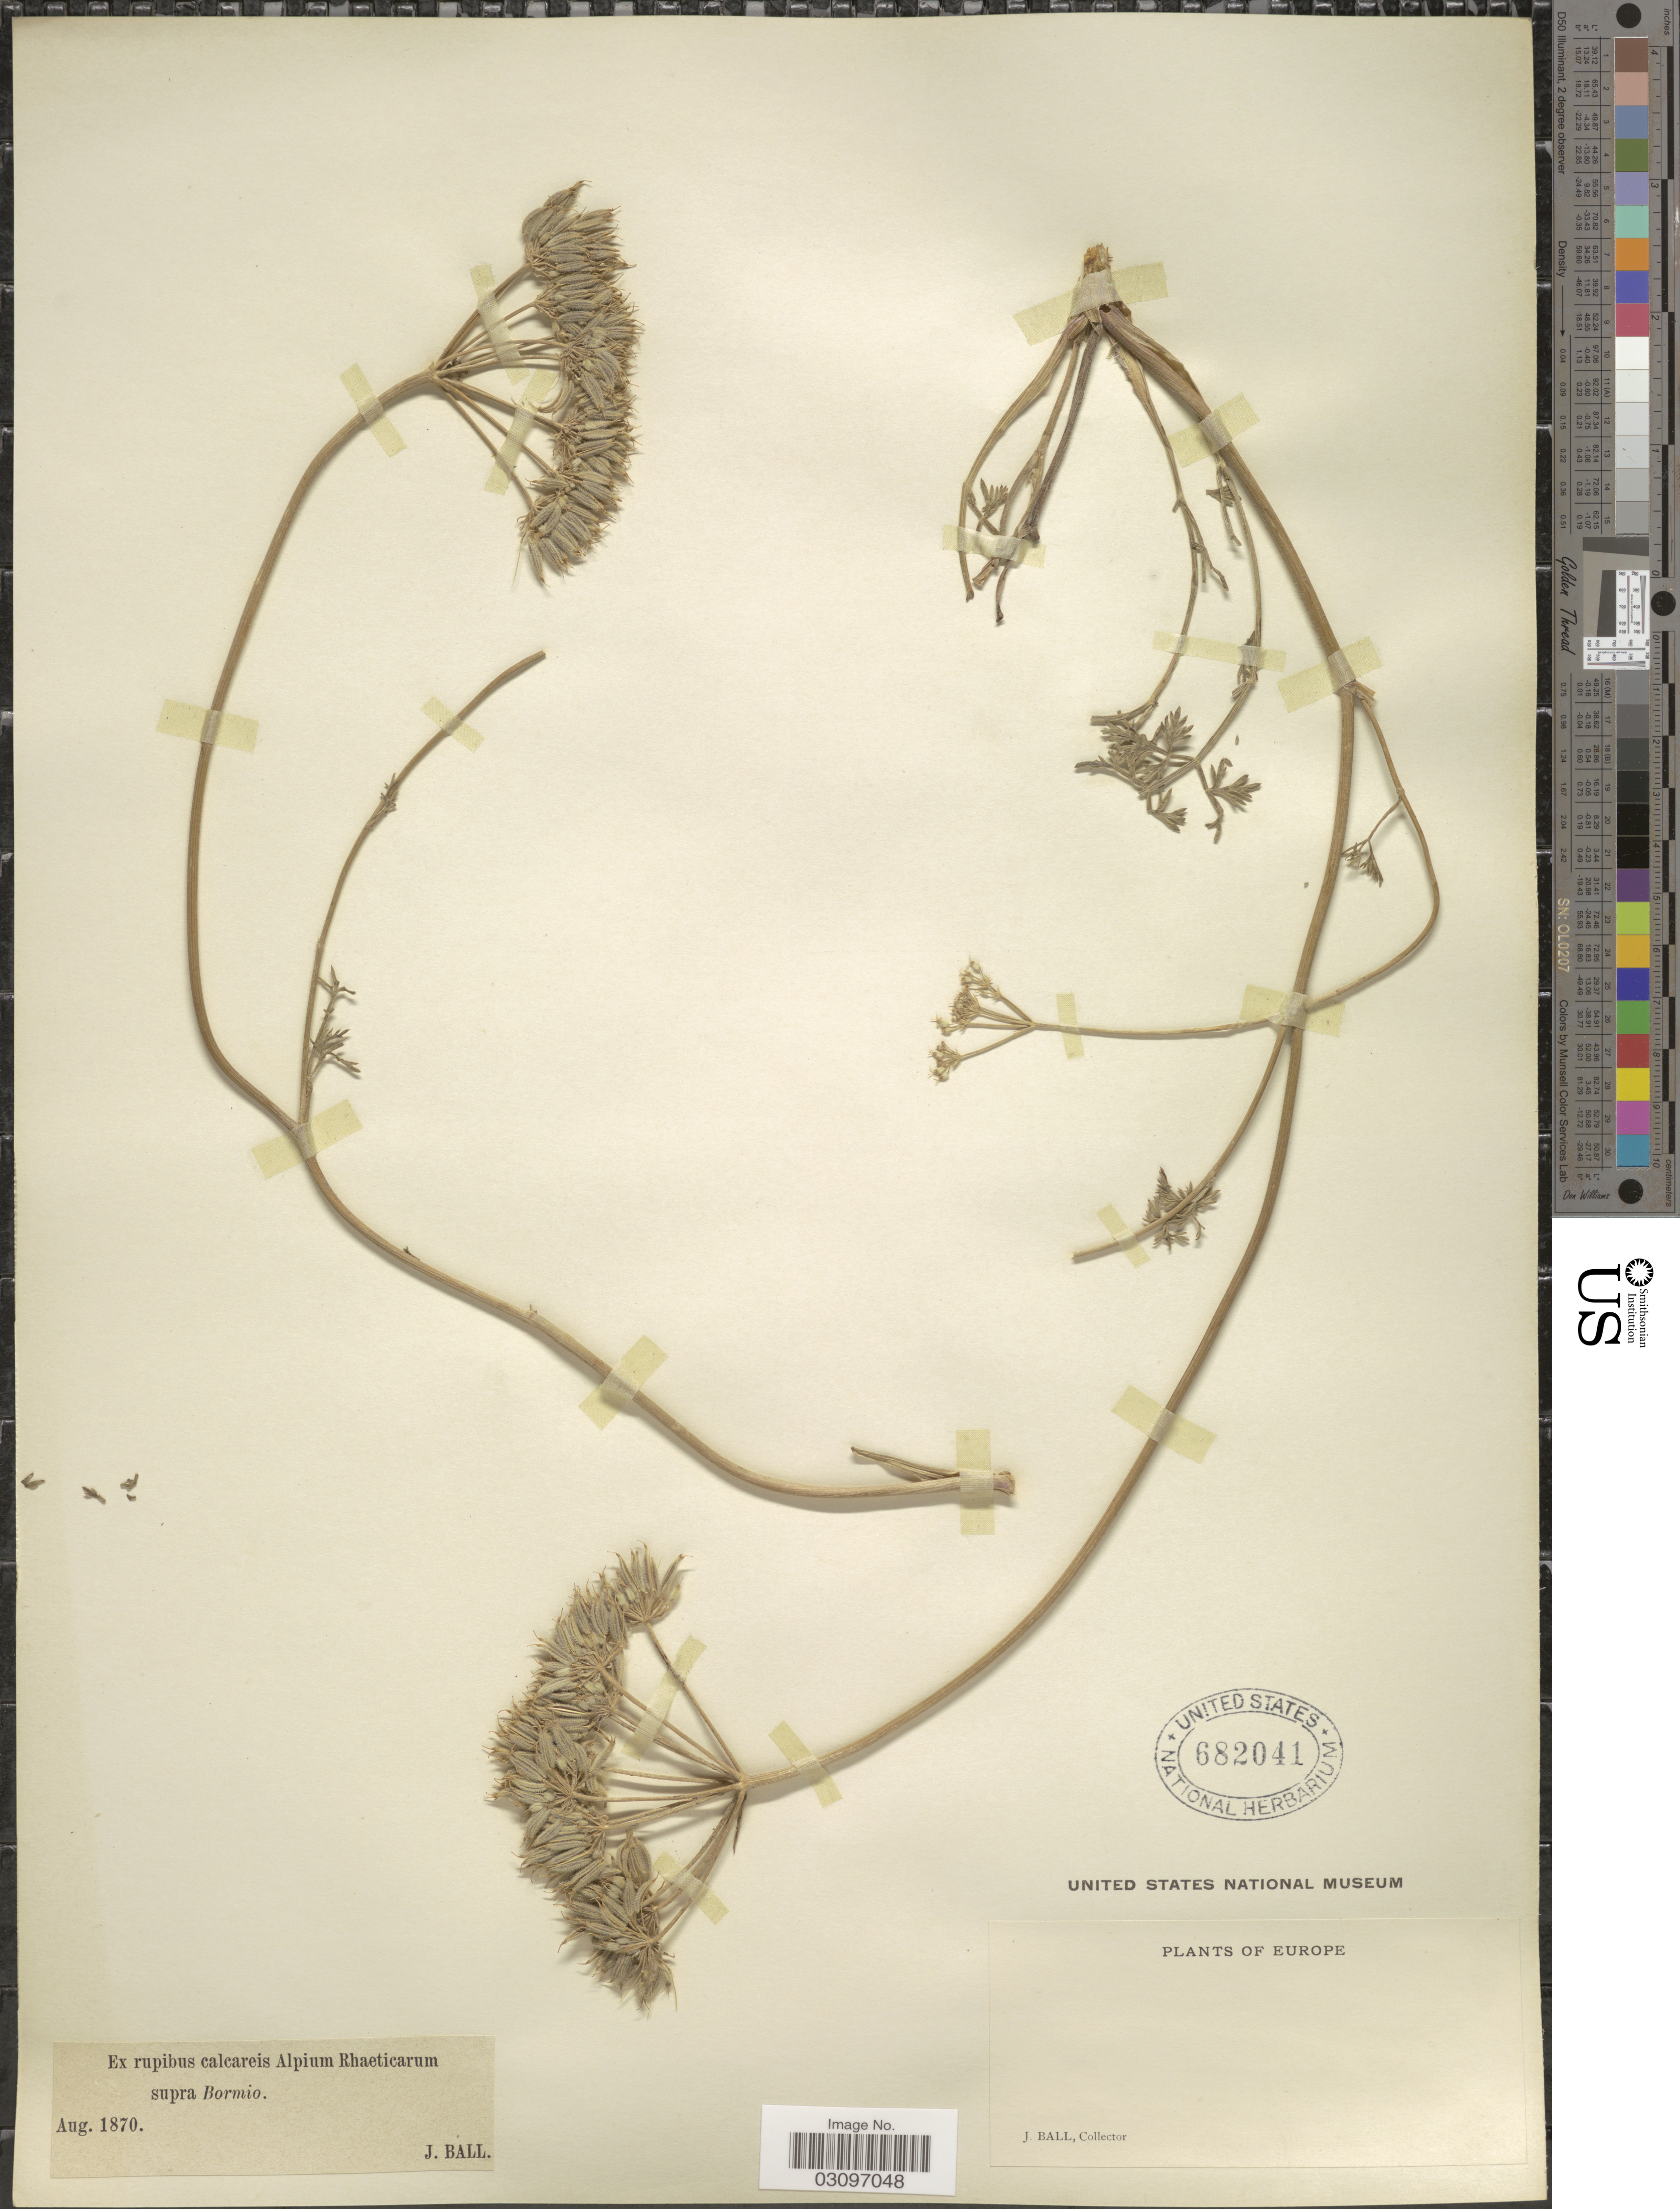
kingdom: Plantae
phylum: Tracheophyta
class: Magnoliopsida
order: Apiales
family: Apiaceae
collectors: J. Ball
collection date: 1870-08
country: Italy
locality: Europe. Ex rupibus calcareis Alpium Rhaeticarum supra Bormio.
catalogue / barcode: US 682041